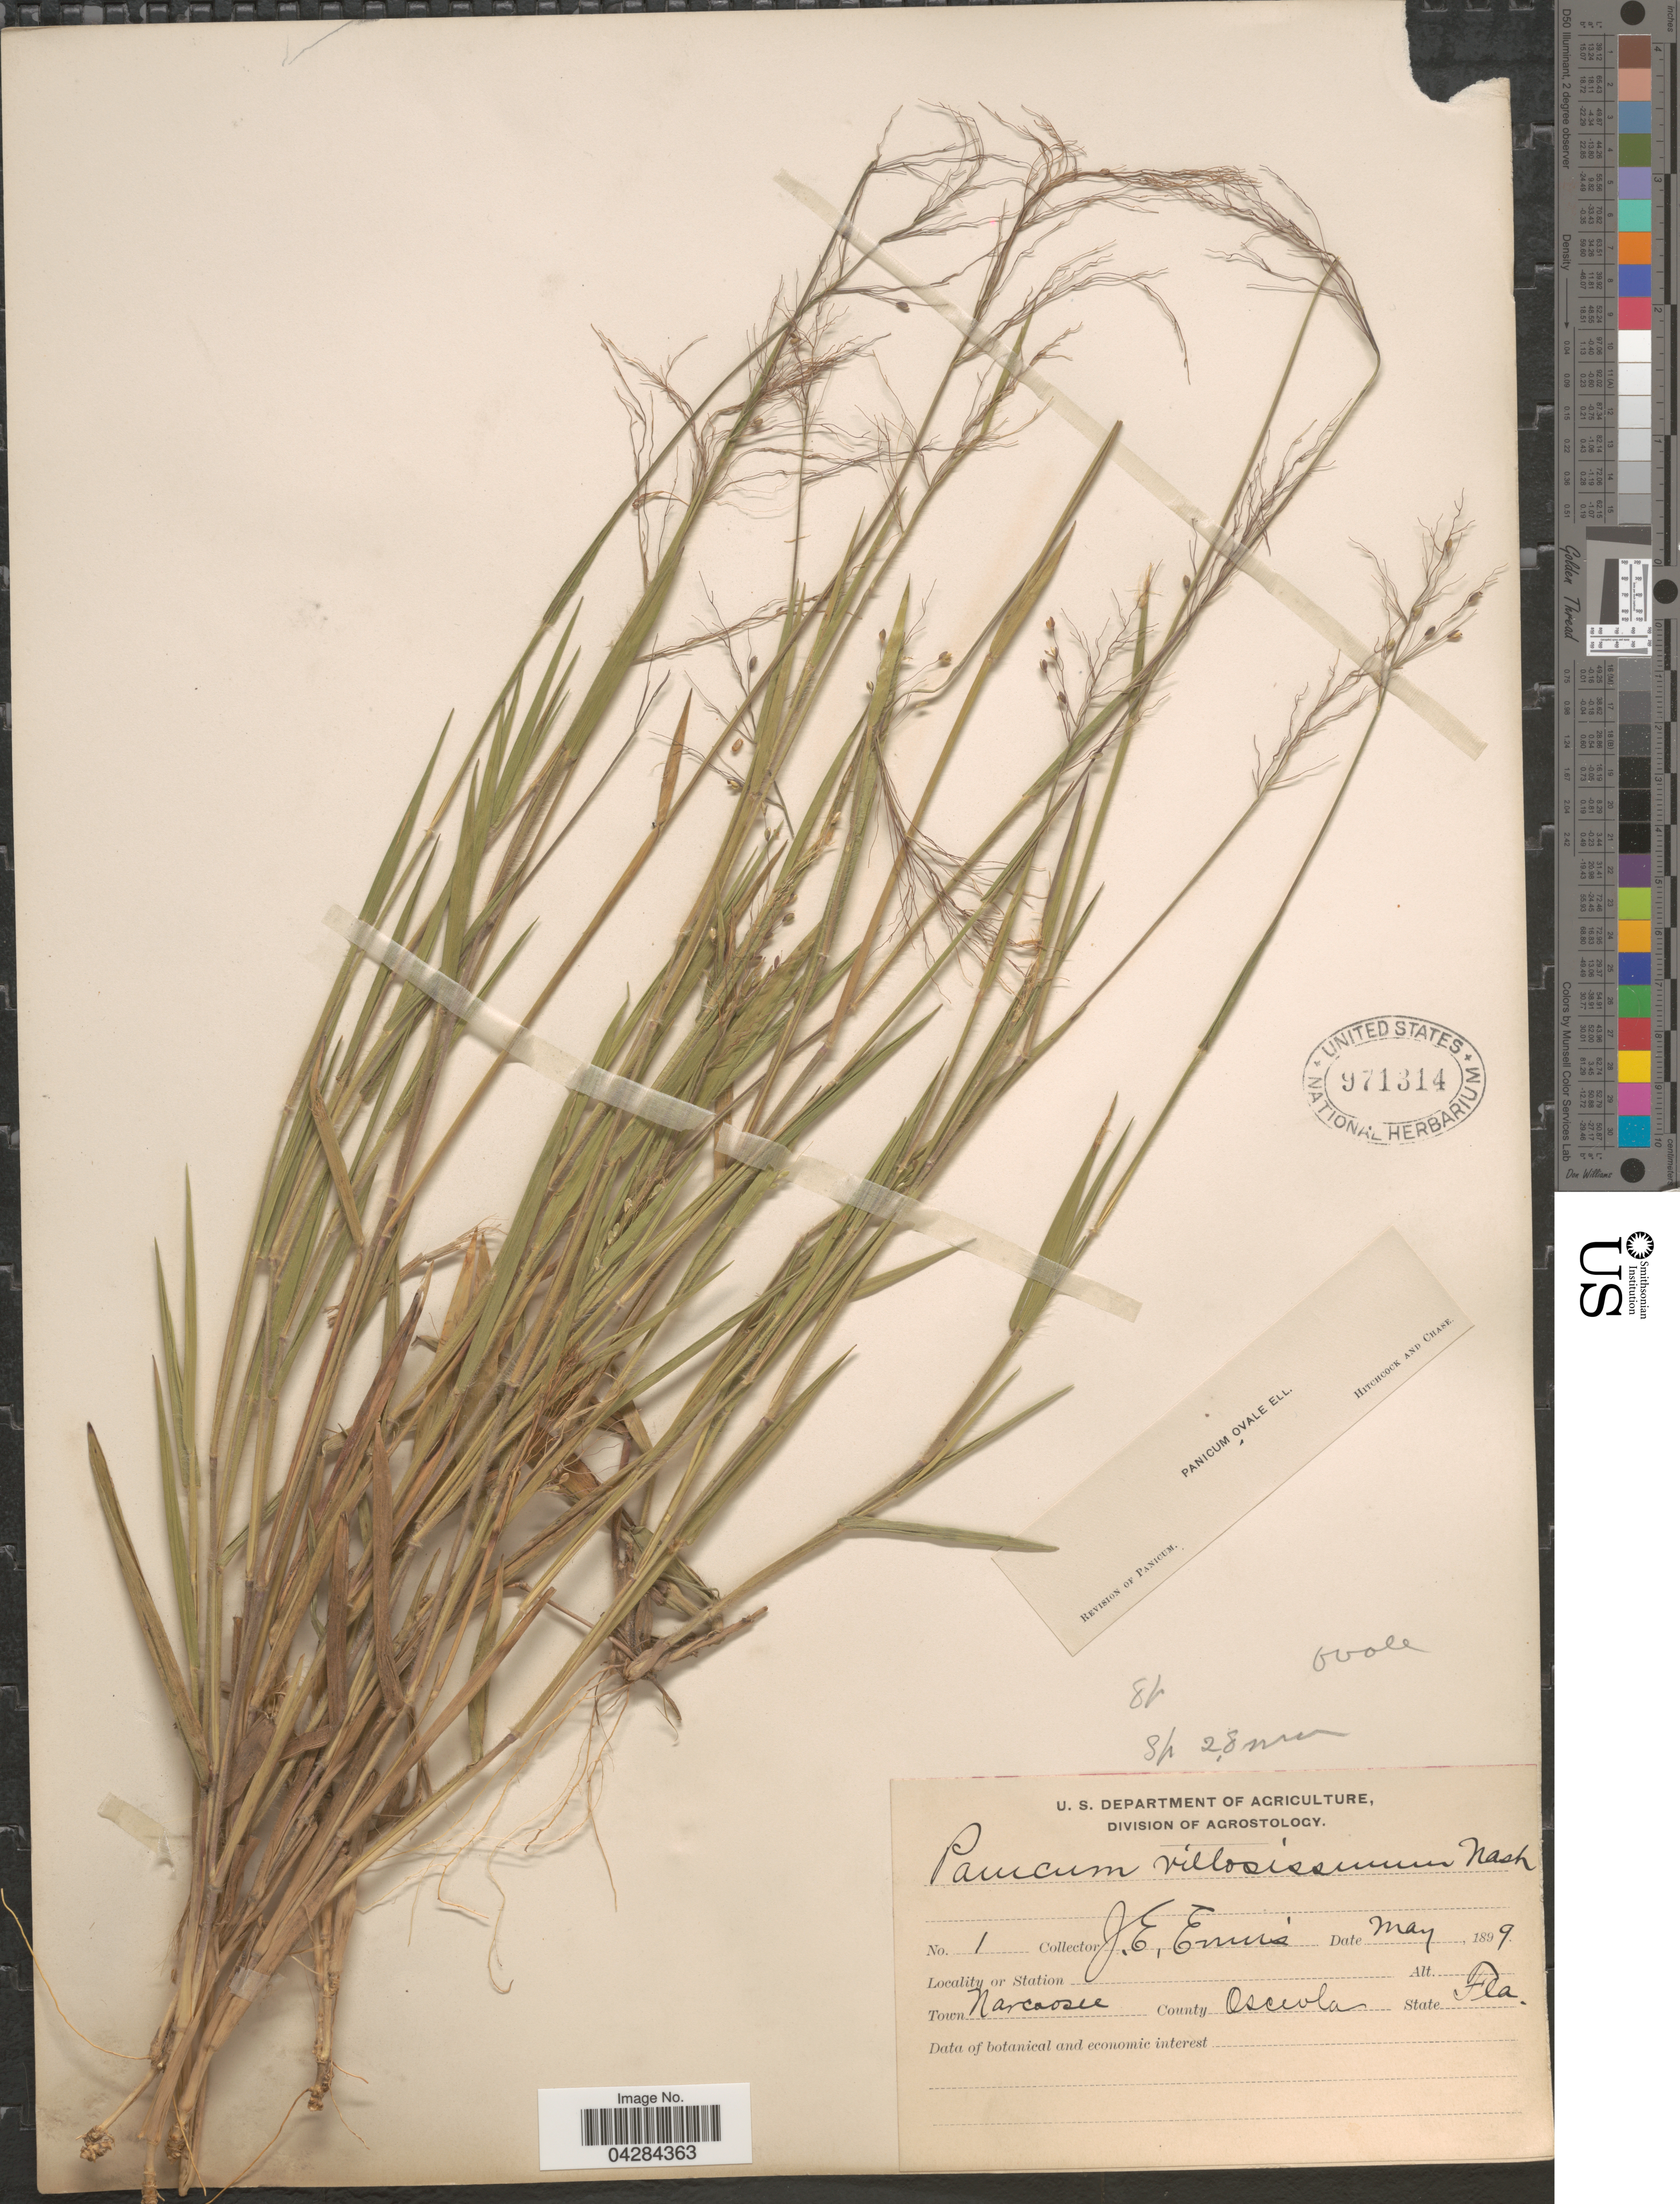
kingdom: Plantae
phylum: Tracheophyta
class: Liliopsida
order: Poales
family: Poaceae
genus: Dichanthelium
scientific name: Dichanthelium ovale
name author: (Elliott) Gould & C.A. Clark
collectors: J. Eunis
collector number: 1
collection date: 1899-05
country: United States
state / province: Florida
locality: Town Narcoosee. County Osceola.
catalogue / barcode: US 971314